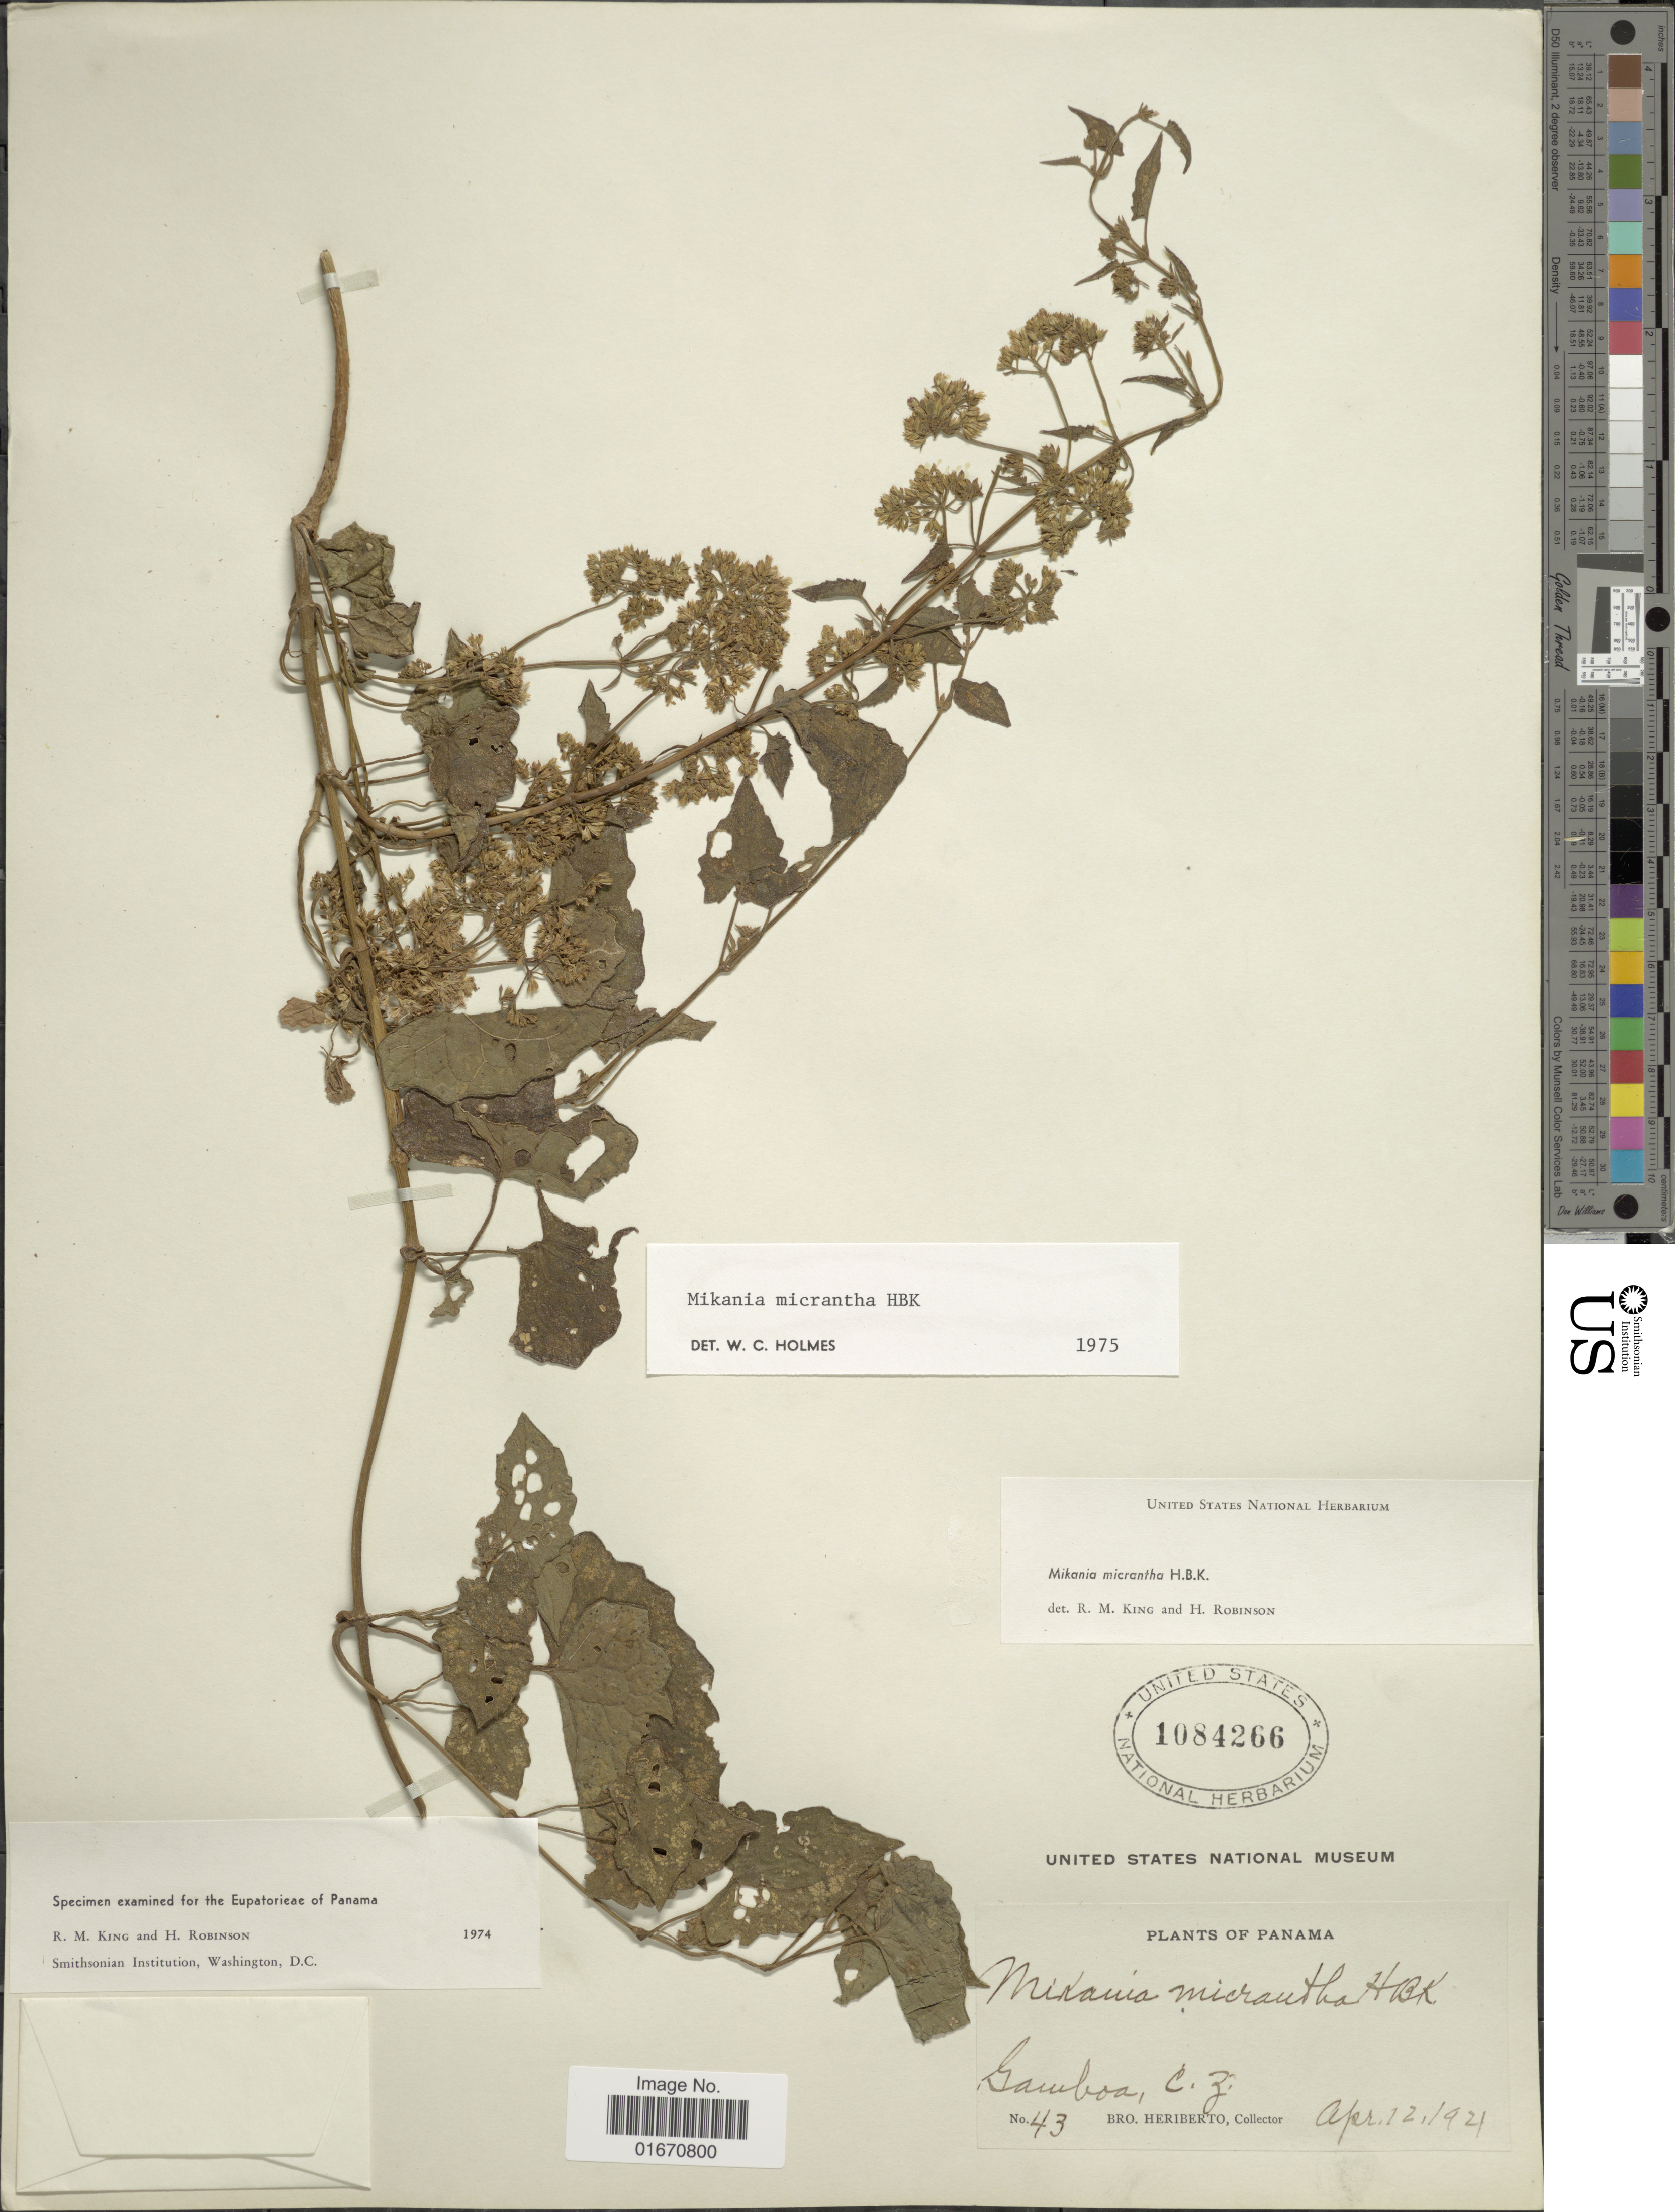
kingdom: Plantae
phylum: Tracheophyta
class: Magnoliopsida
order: Asterales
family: Asteraceae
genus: Mikania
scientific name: Mikania micrantha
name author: Kunth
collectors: B. Heriberto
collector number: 43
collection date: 1921-04-12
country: Panama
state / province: Colón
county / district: Canal Zone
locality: Gamboa, C. Z.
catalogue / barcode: US 1084266